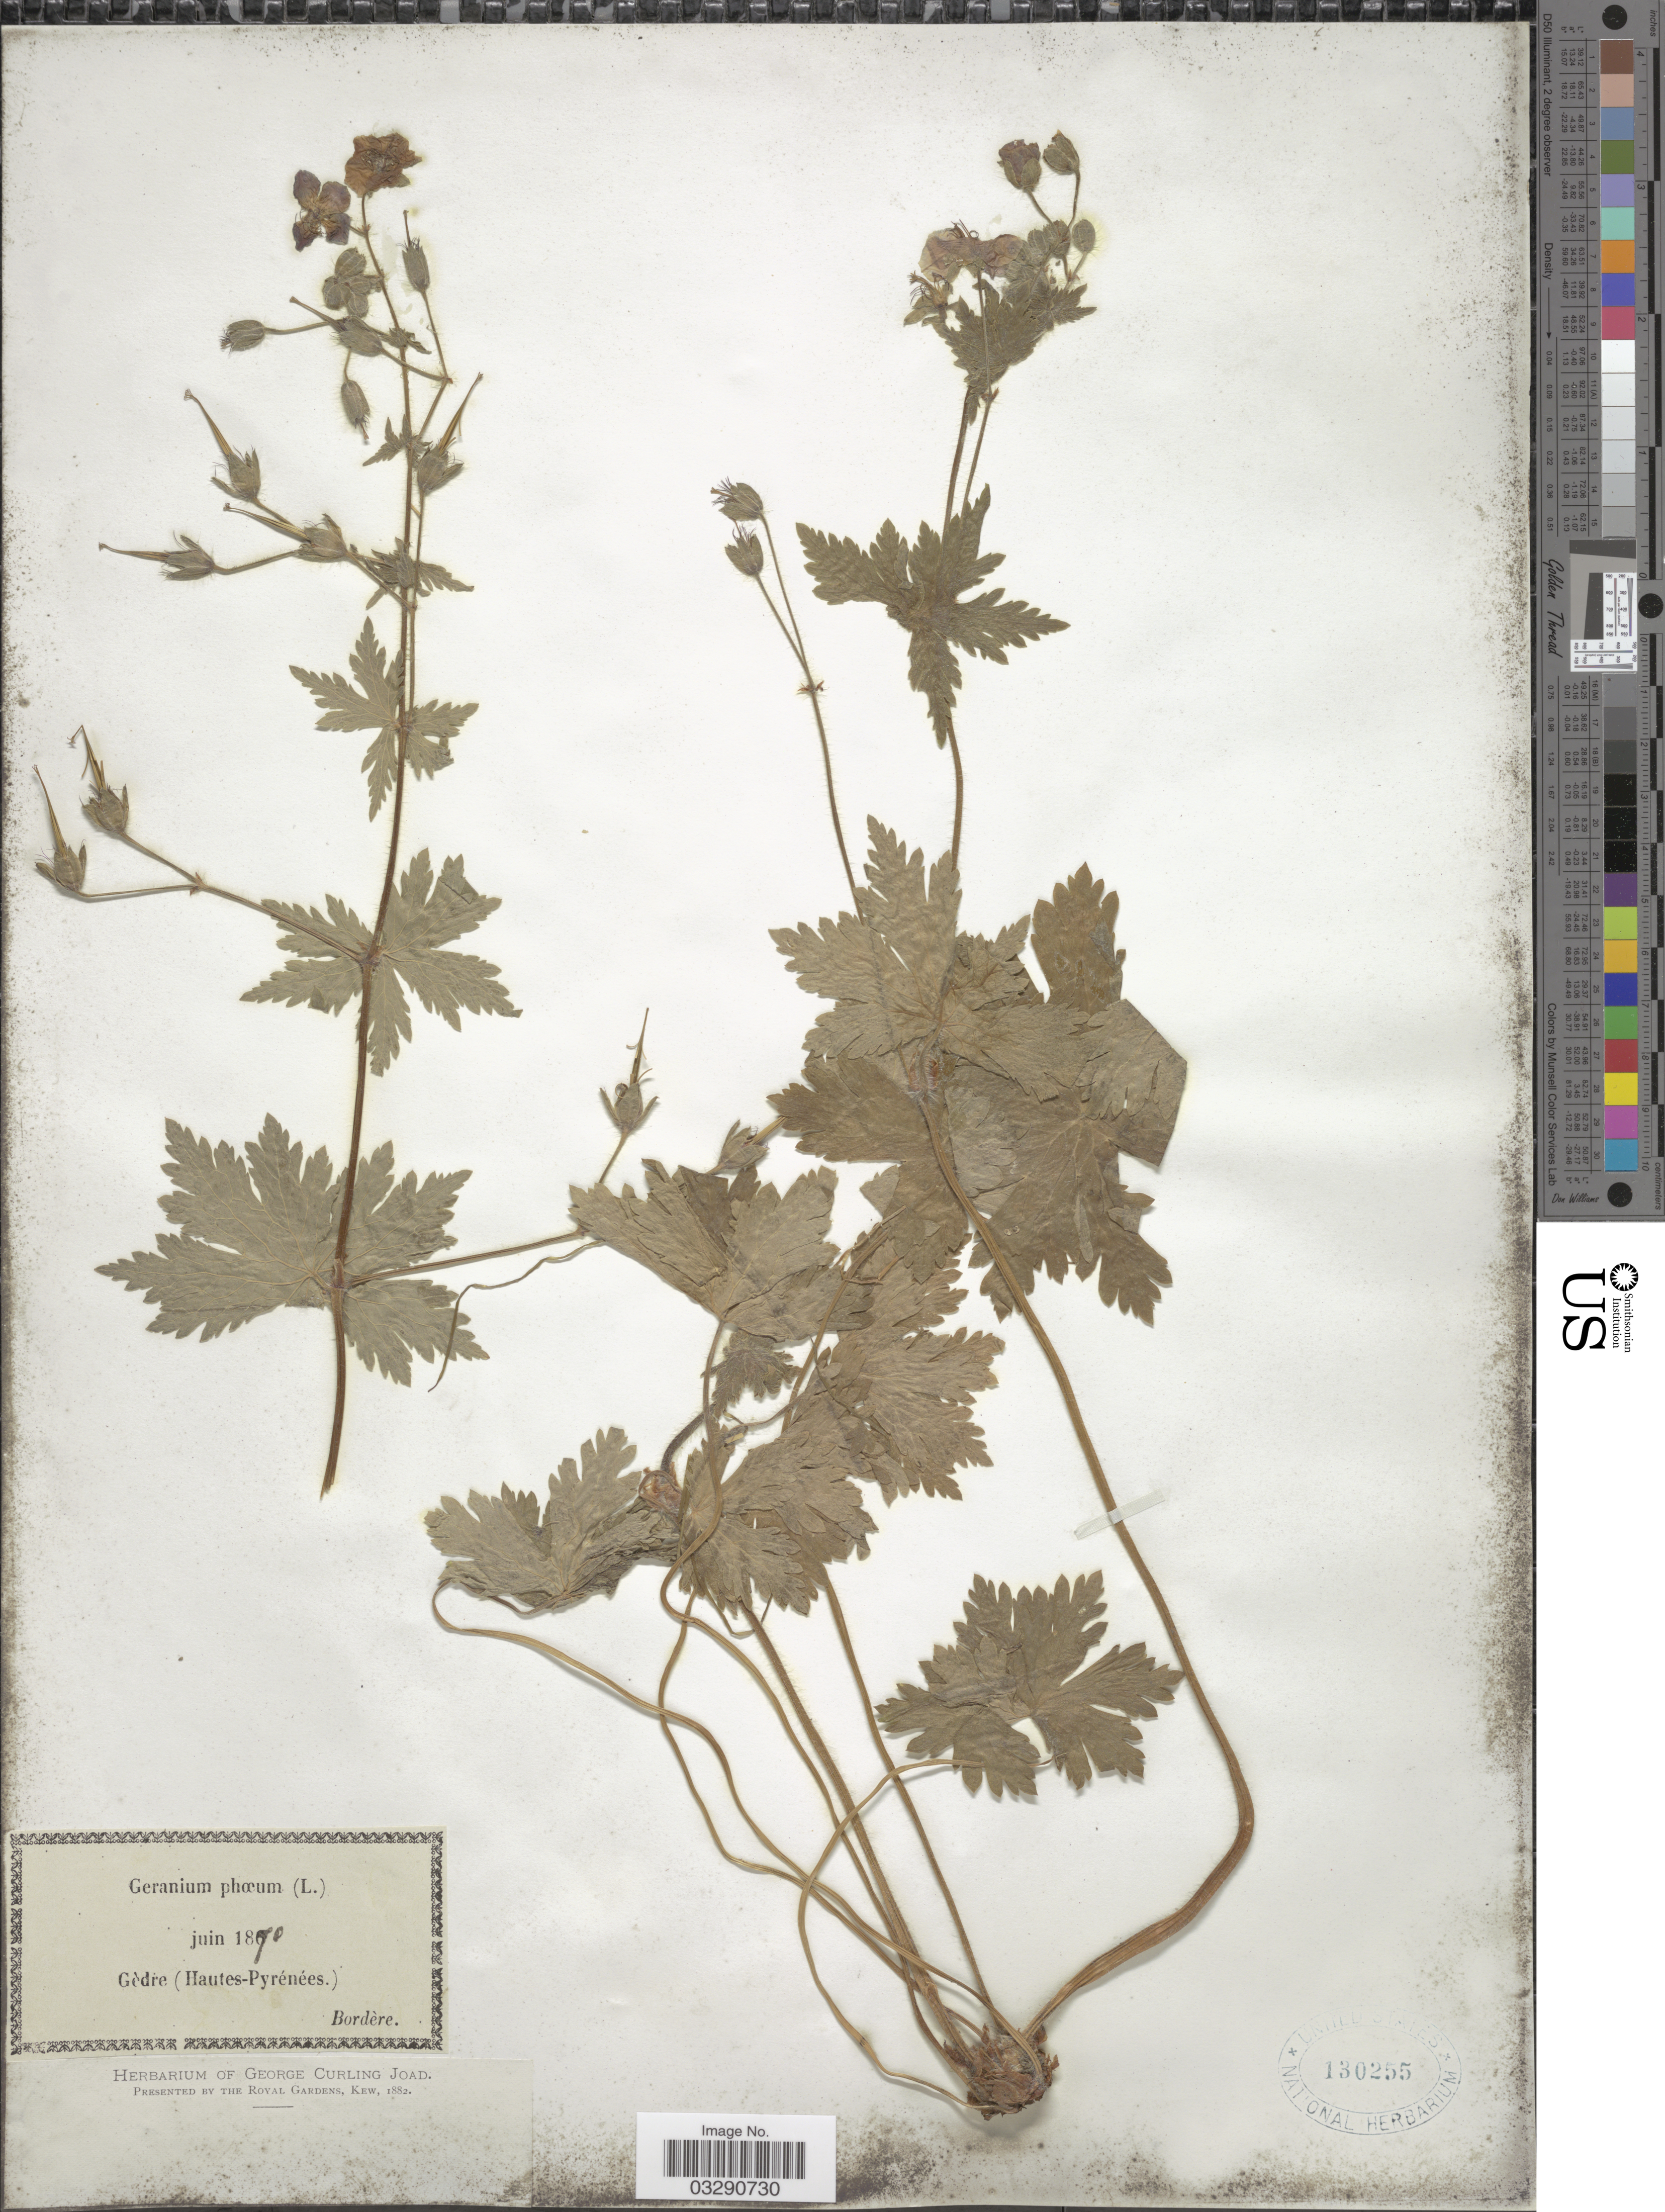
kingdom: Plantae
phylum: Tracheophyta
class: Magnoliopsida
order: Geraniales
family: Geraniaceae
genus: Geranium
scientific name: Geranium phaeum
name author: L.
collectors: -. Bordère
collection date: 1870-06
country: France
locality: Gèdre (Hautes-Pyrénées).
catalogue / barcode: US 130255